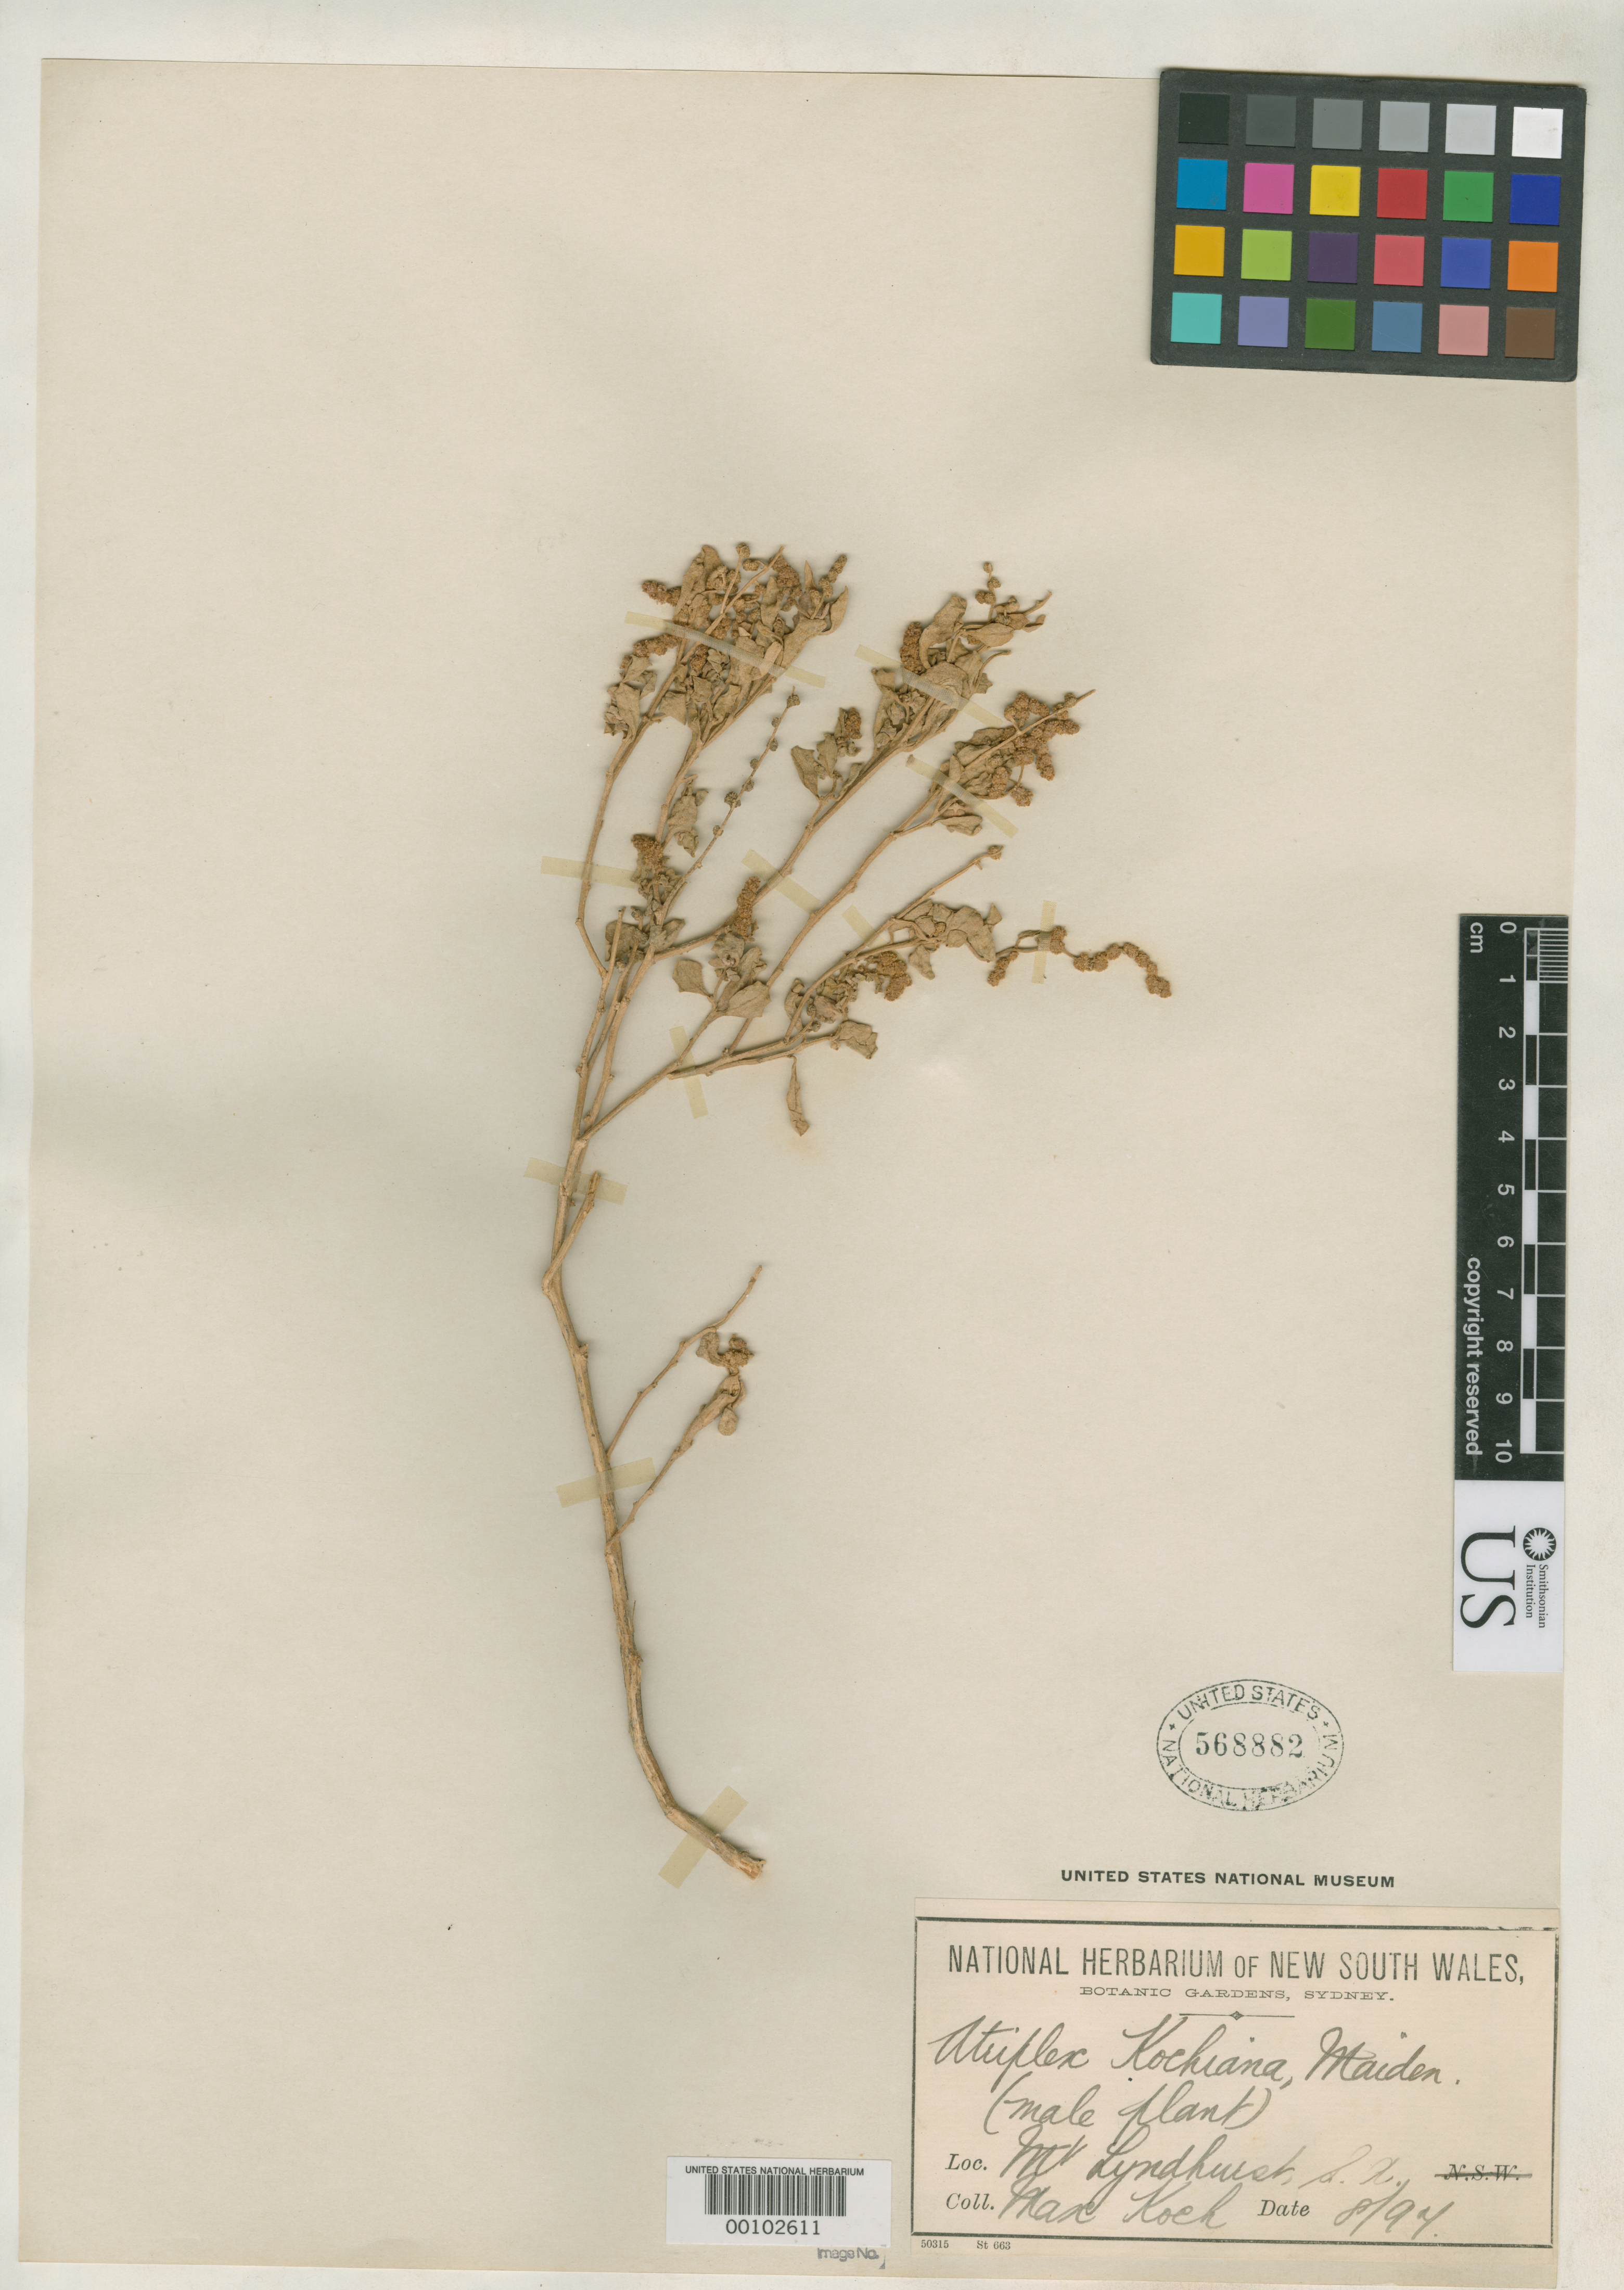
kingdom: Plantae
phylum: Tracheophyta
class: Magnoliopsida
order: Caryophyllales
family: Amaranthaceae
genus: Atriplex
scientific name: Atriplex kochiana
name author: Maiden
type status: Isotype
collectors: M. Koch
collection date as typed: Aug 1897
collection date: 1897-08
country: Australia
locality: Mt. Lyndhurst.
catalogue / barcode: US 568882